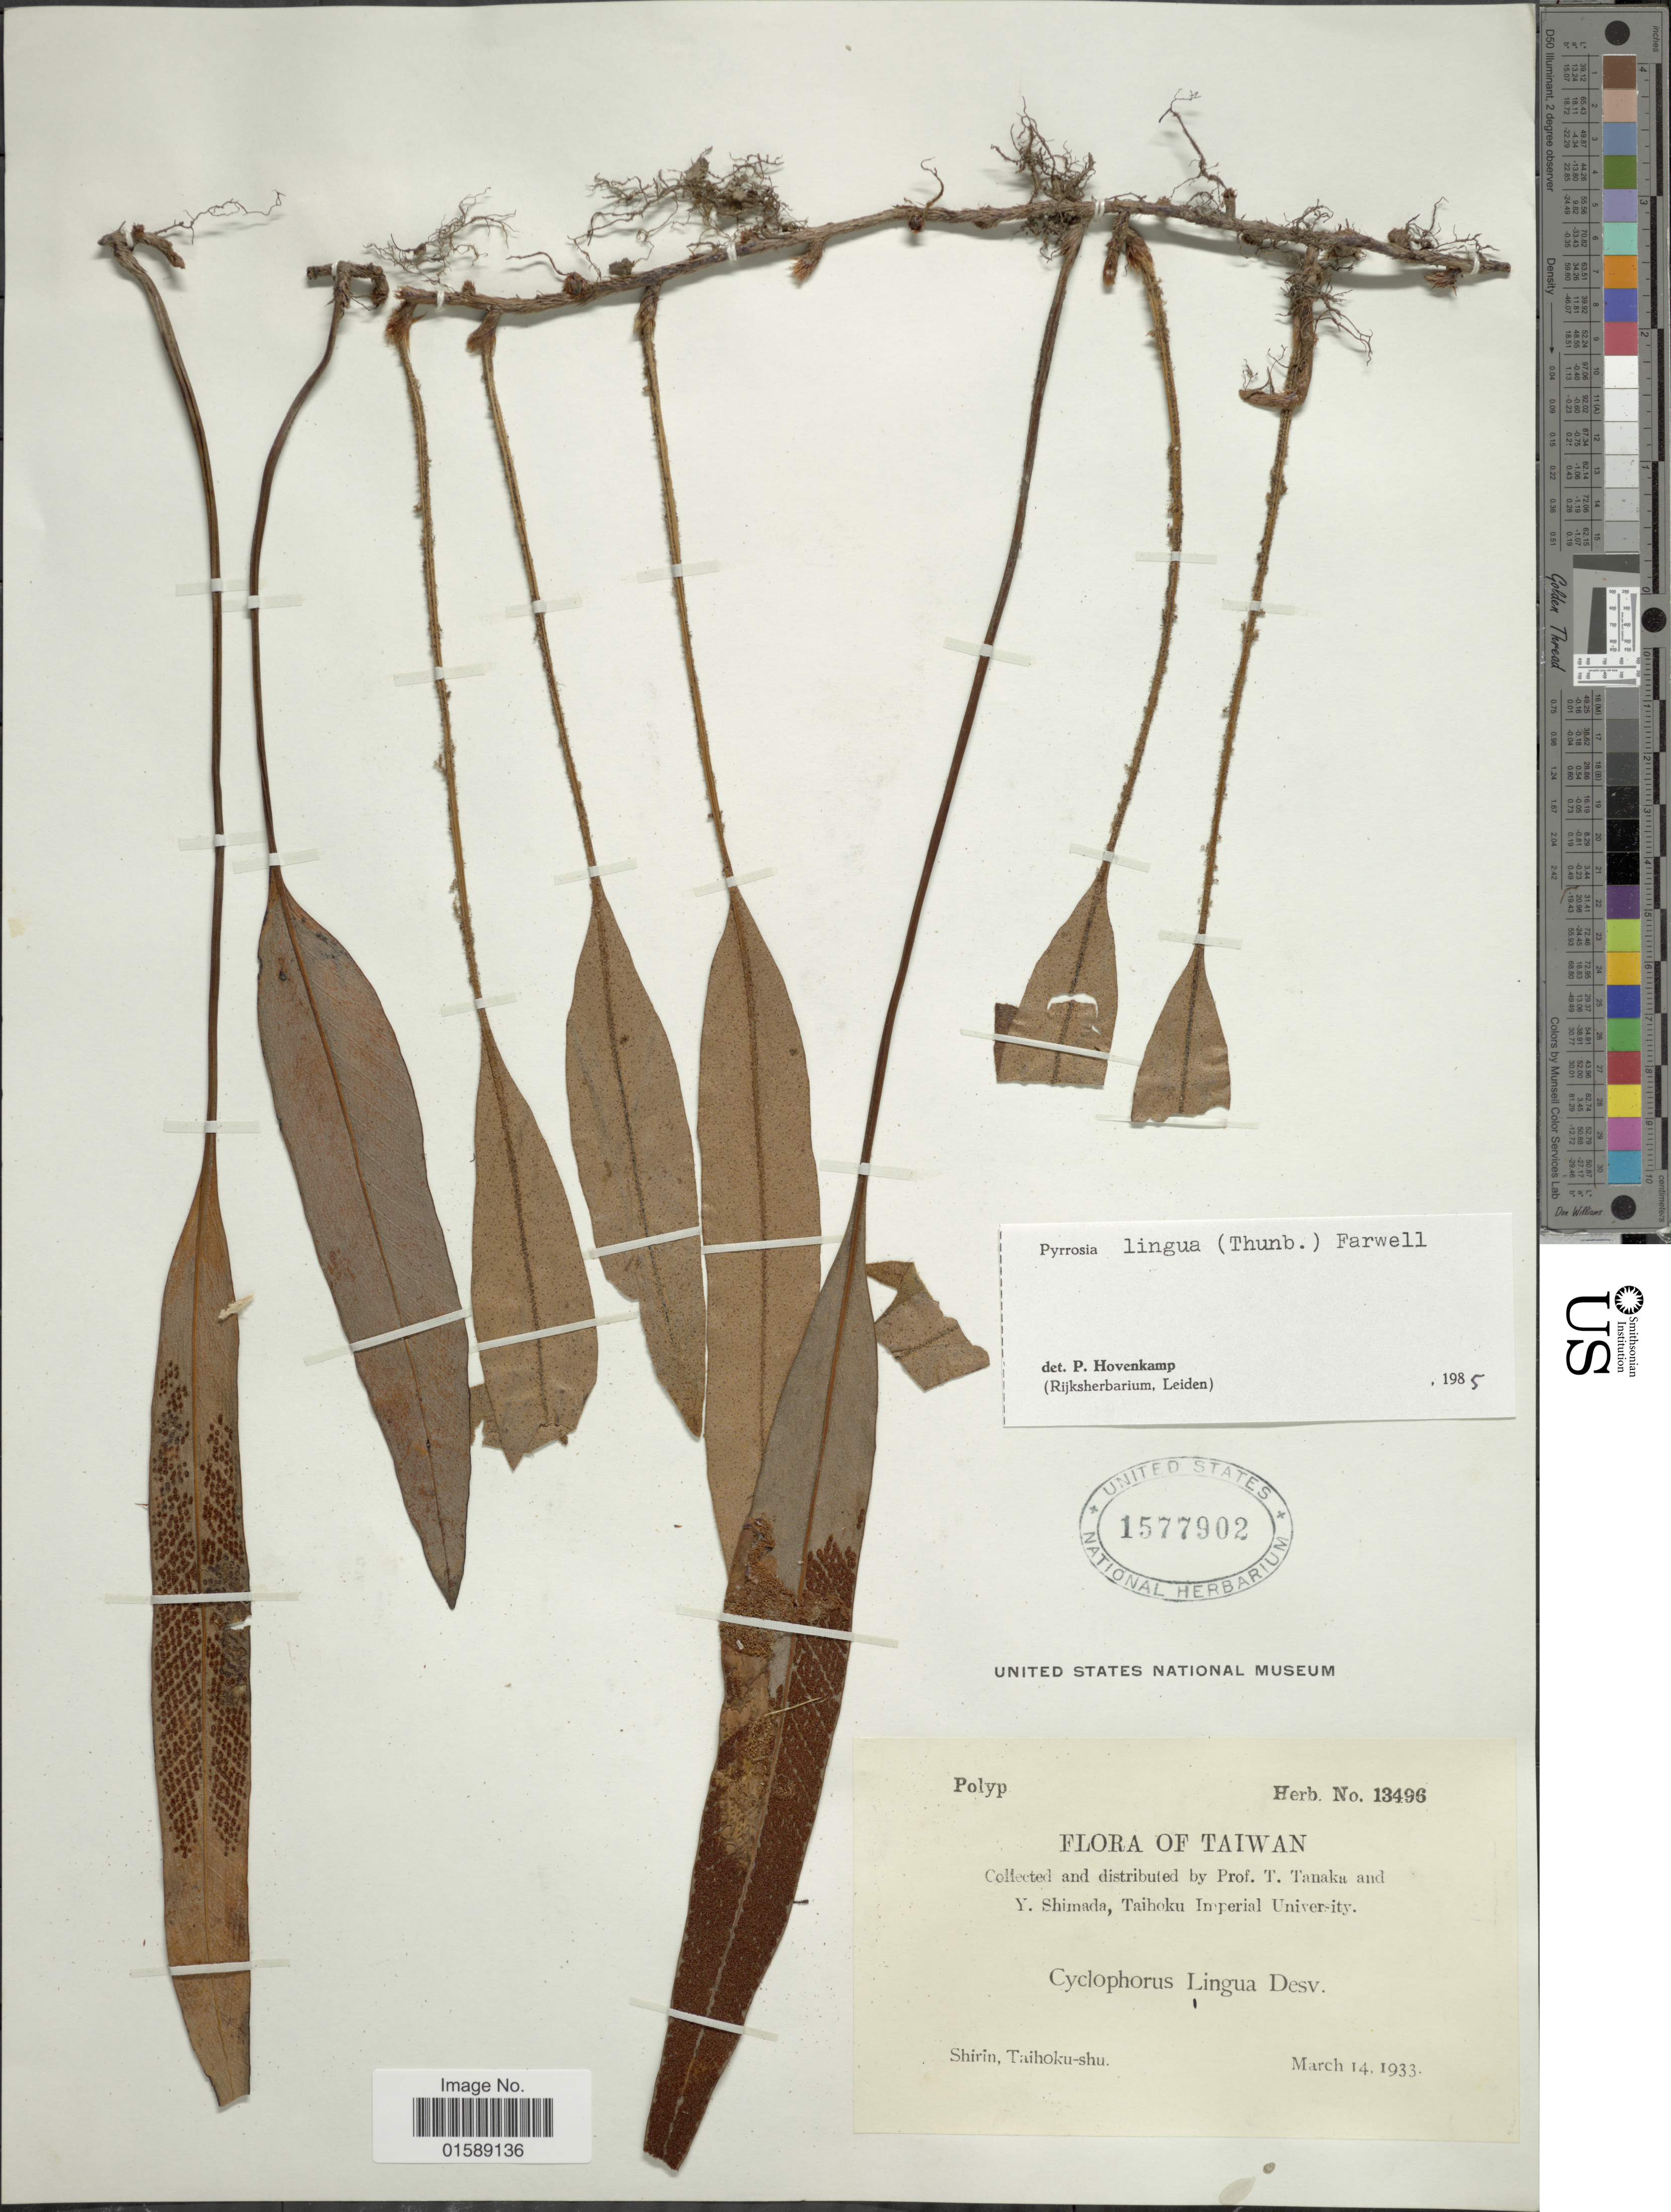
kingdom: Plantae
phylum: Tracheophyta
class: Polypodiopsida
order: Polypodiales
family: Polypodiaceae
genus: Pyrrosia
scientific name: Pyrrosia lingua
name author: (Thurb.) Farw.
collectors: T. Tanaka & Y. Shimada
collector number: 13496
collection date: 1933-03-14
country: Taiwan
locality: Shirin, Taihoku-shu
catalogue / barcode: US 1577902